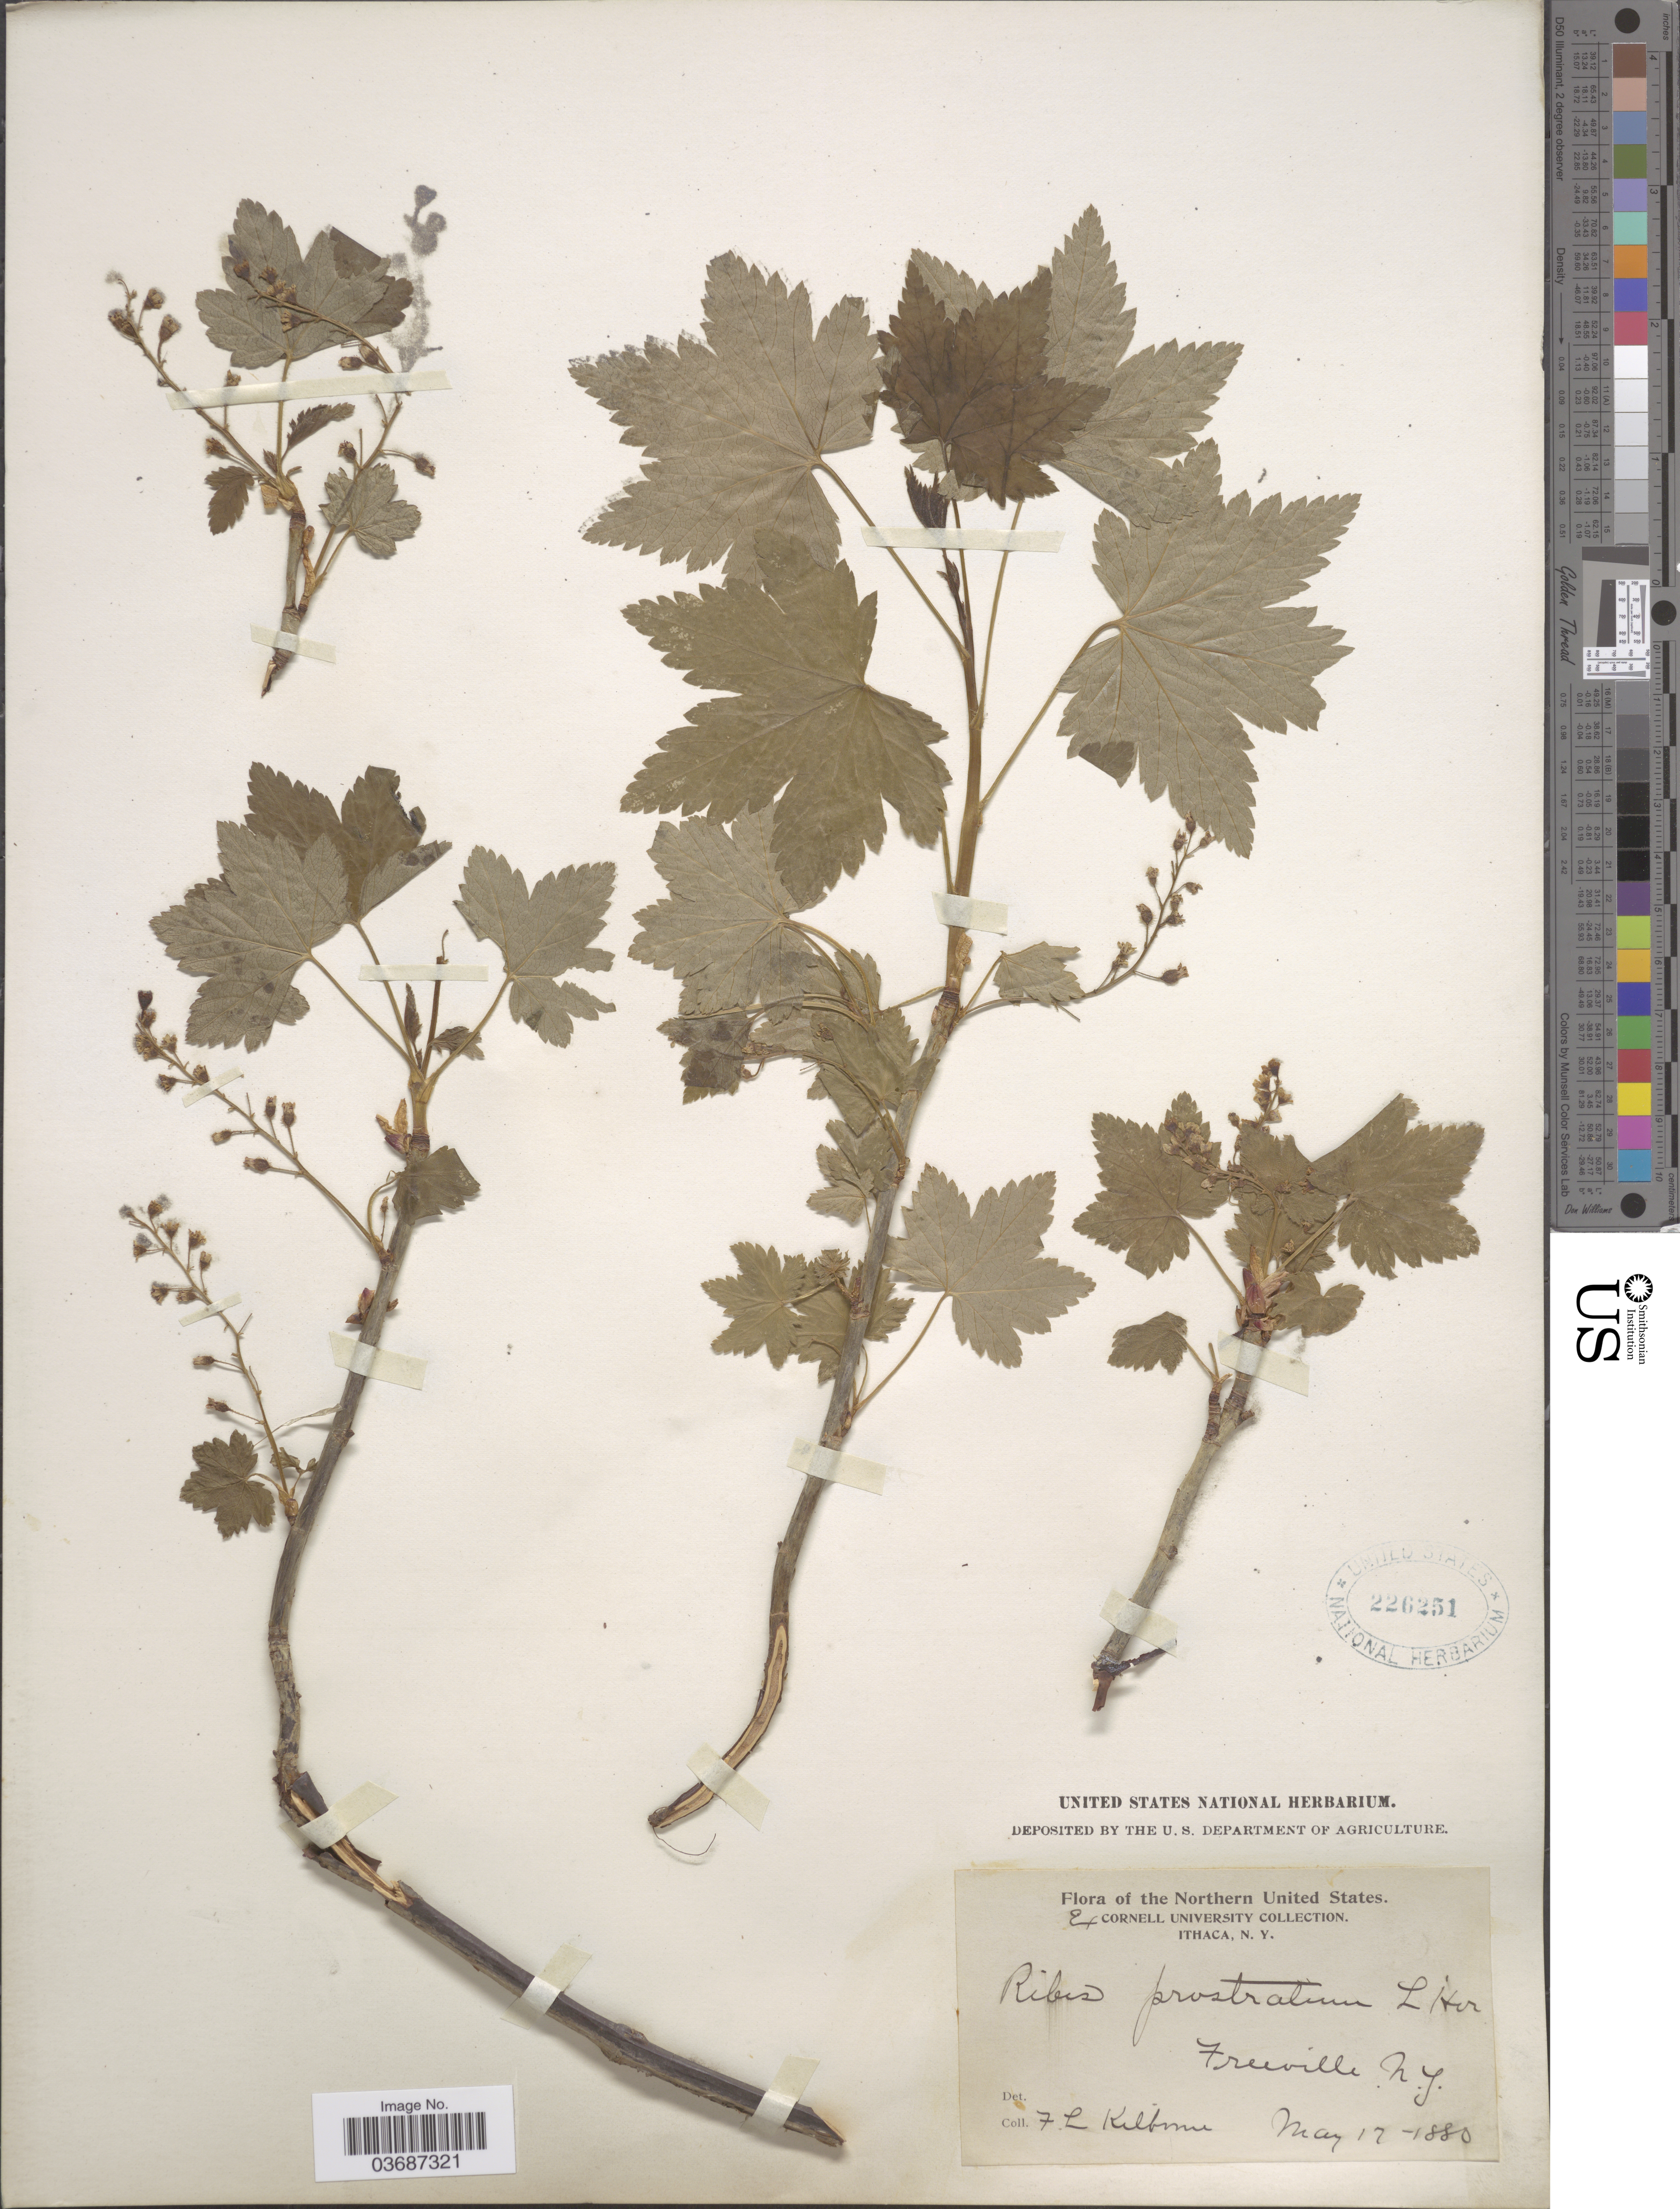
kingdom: Plantae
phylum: Tracheophyta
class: Magnoliopsida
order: Saxifragales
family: Grossulariaceae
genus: Ribes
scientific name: Ribes glandulosum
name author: Ruiz & Pav.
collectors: F. L. Kilborne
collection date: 1880-05-17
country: United States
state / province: New York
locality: Freeville.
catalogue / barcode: US 226251